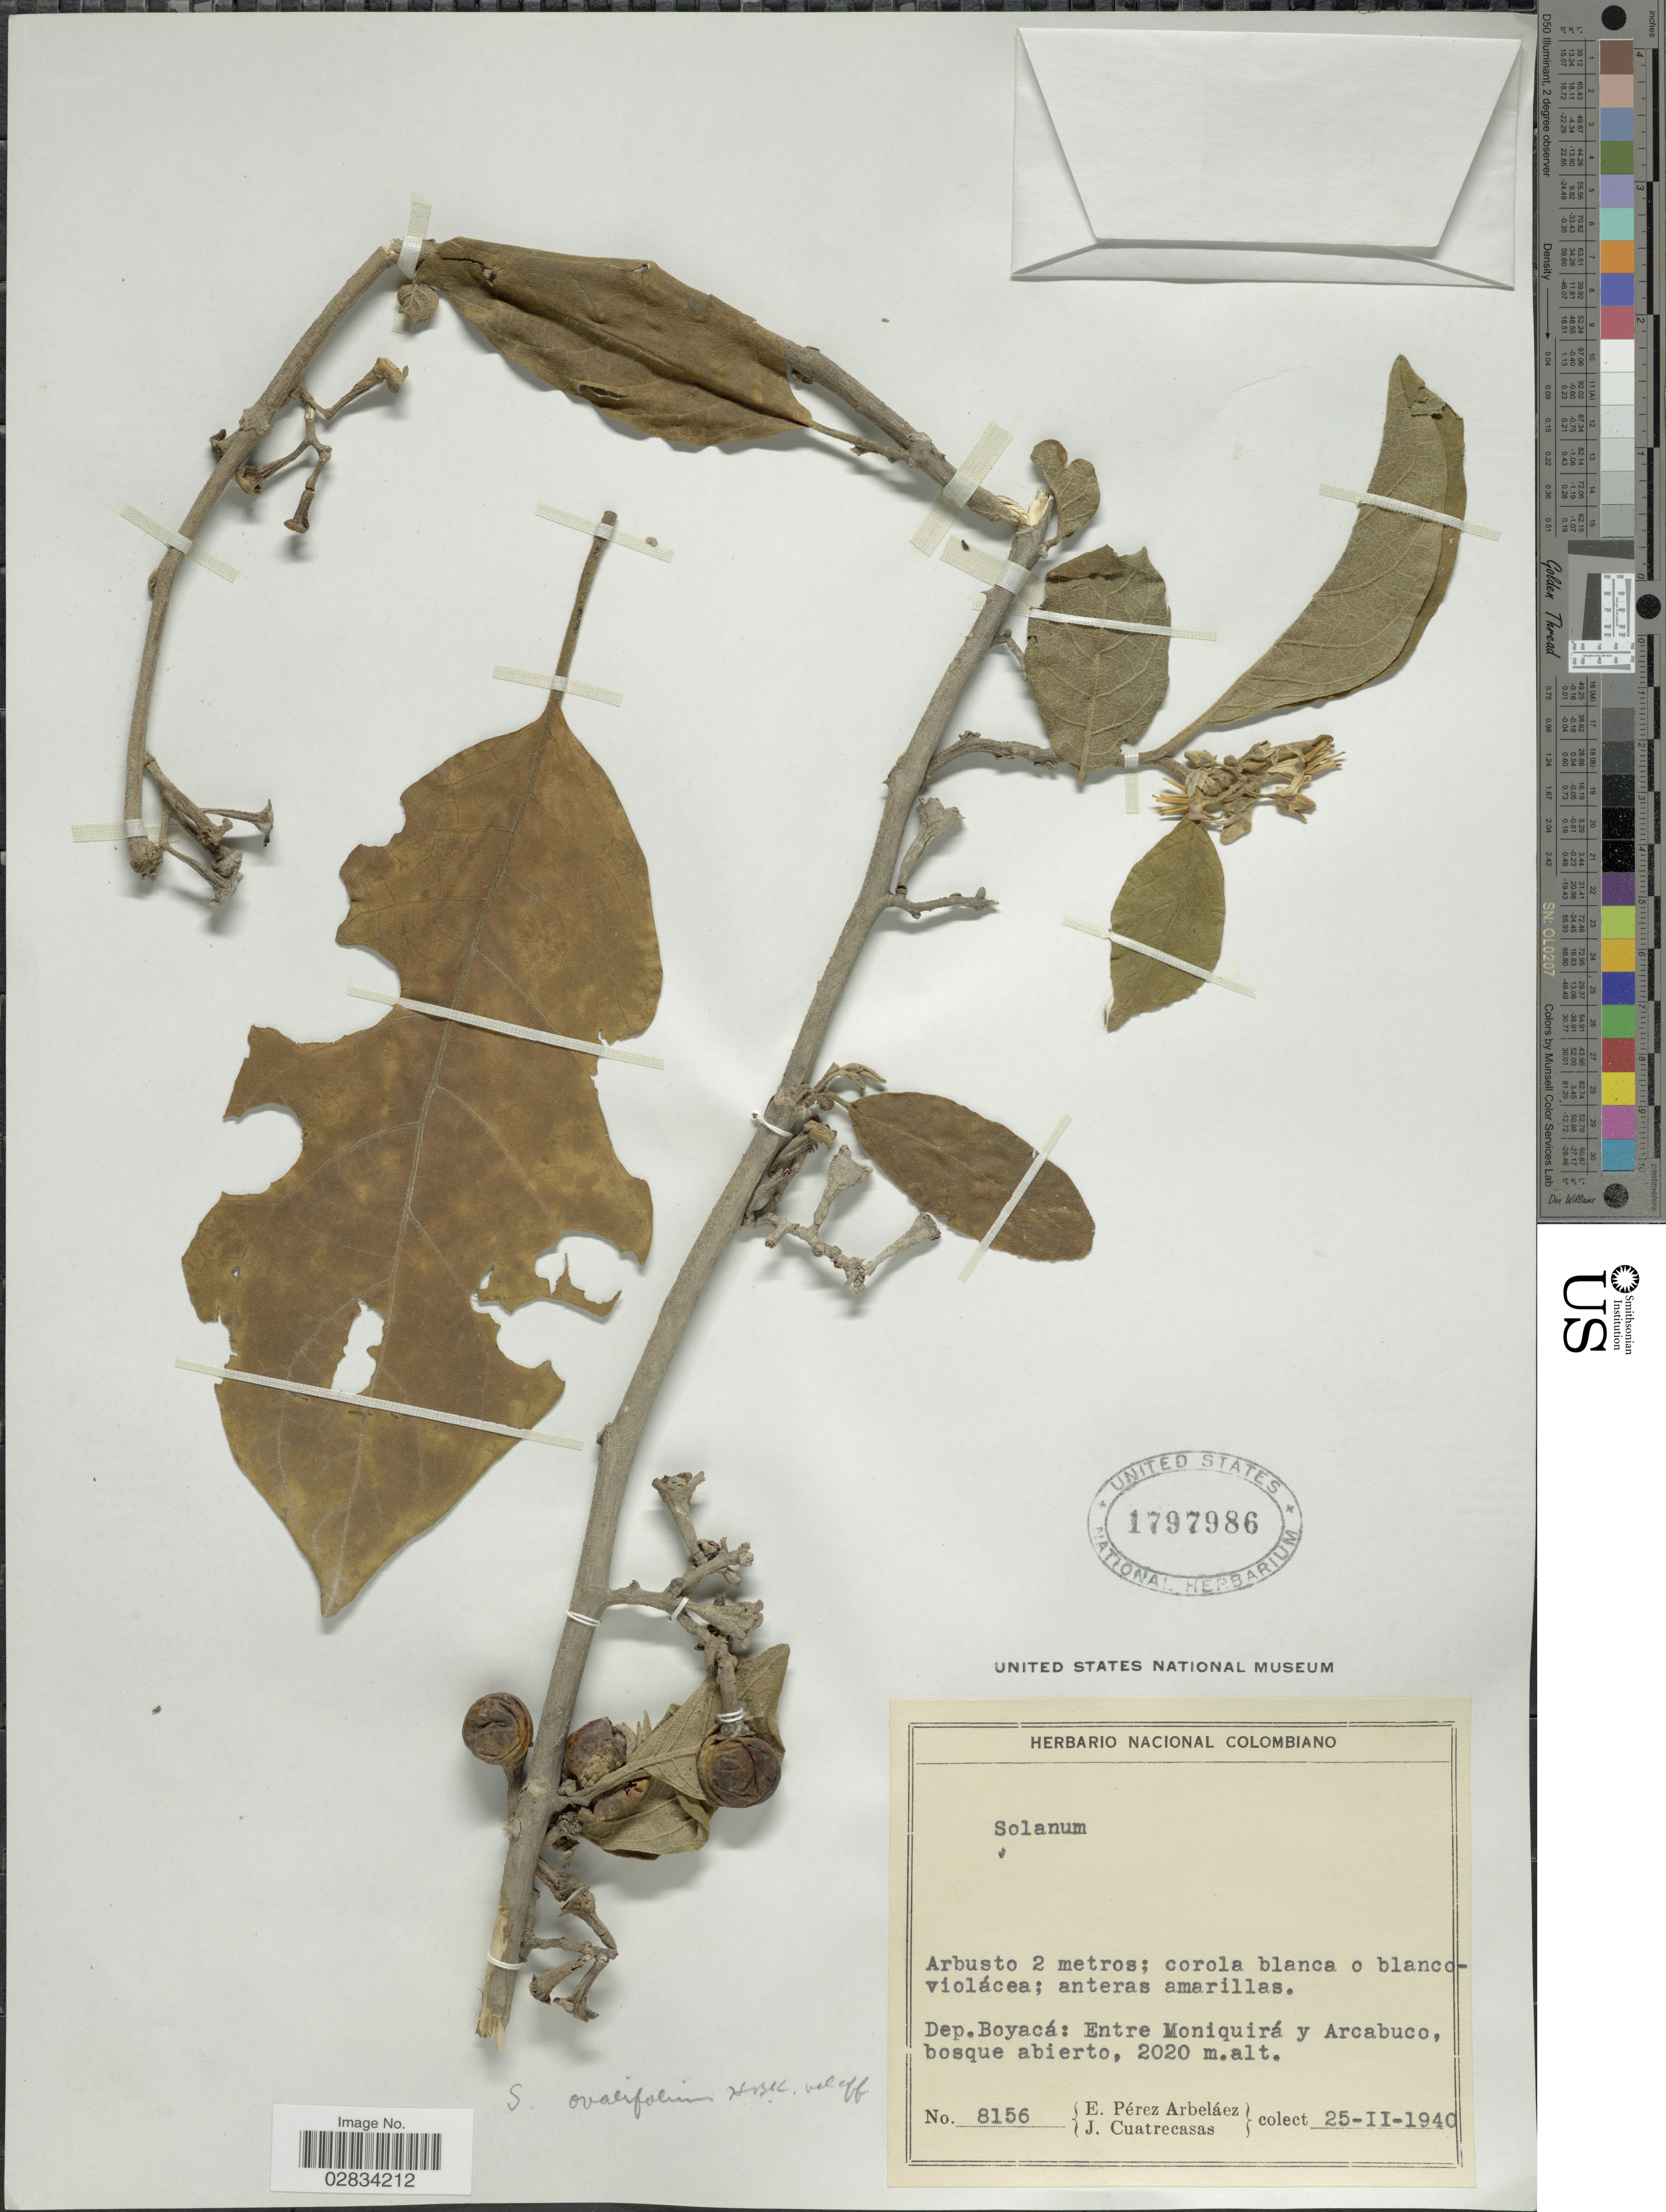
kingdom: Plantae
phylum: Tracheophyta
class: Magnoliopsida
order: Solanales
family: Solanaceae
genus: Solanum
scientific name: Solanum ovalifolium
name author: Dunal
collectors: E. Pérez Arbeláez & J. Cuatrecasas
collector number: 8156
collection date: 1940-02-25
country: Colombia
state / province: Boyacá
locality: Dep. Boyacá, Entre Moniquirá y Arcabuco, bosque abierto.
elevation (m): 2020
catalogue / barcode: US 1797986